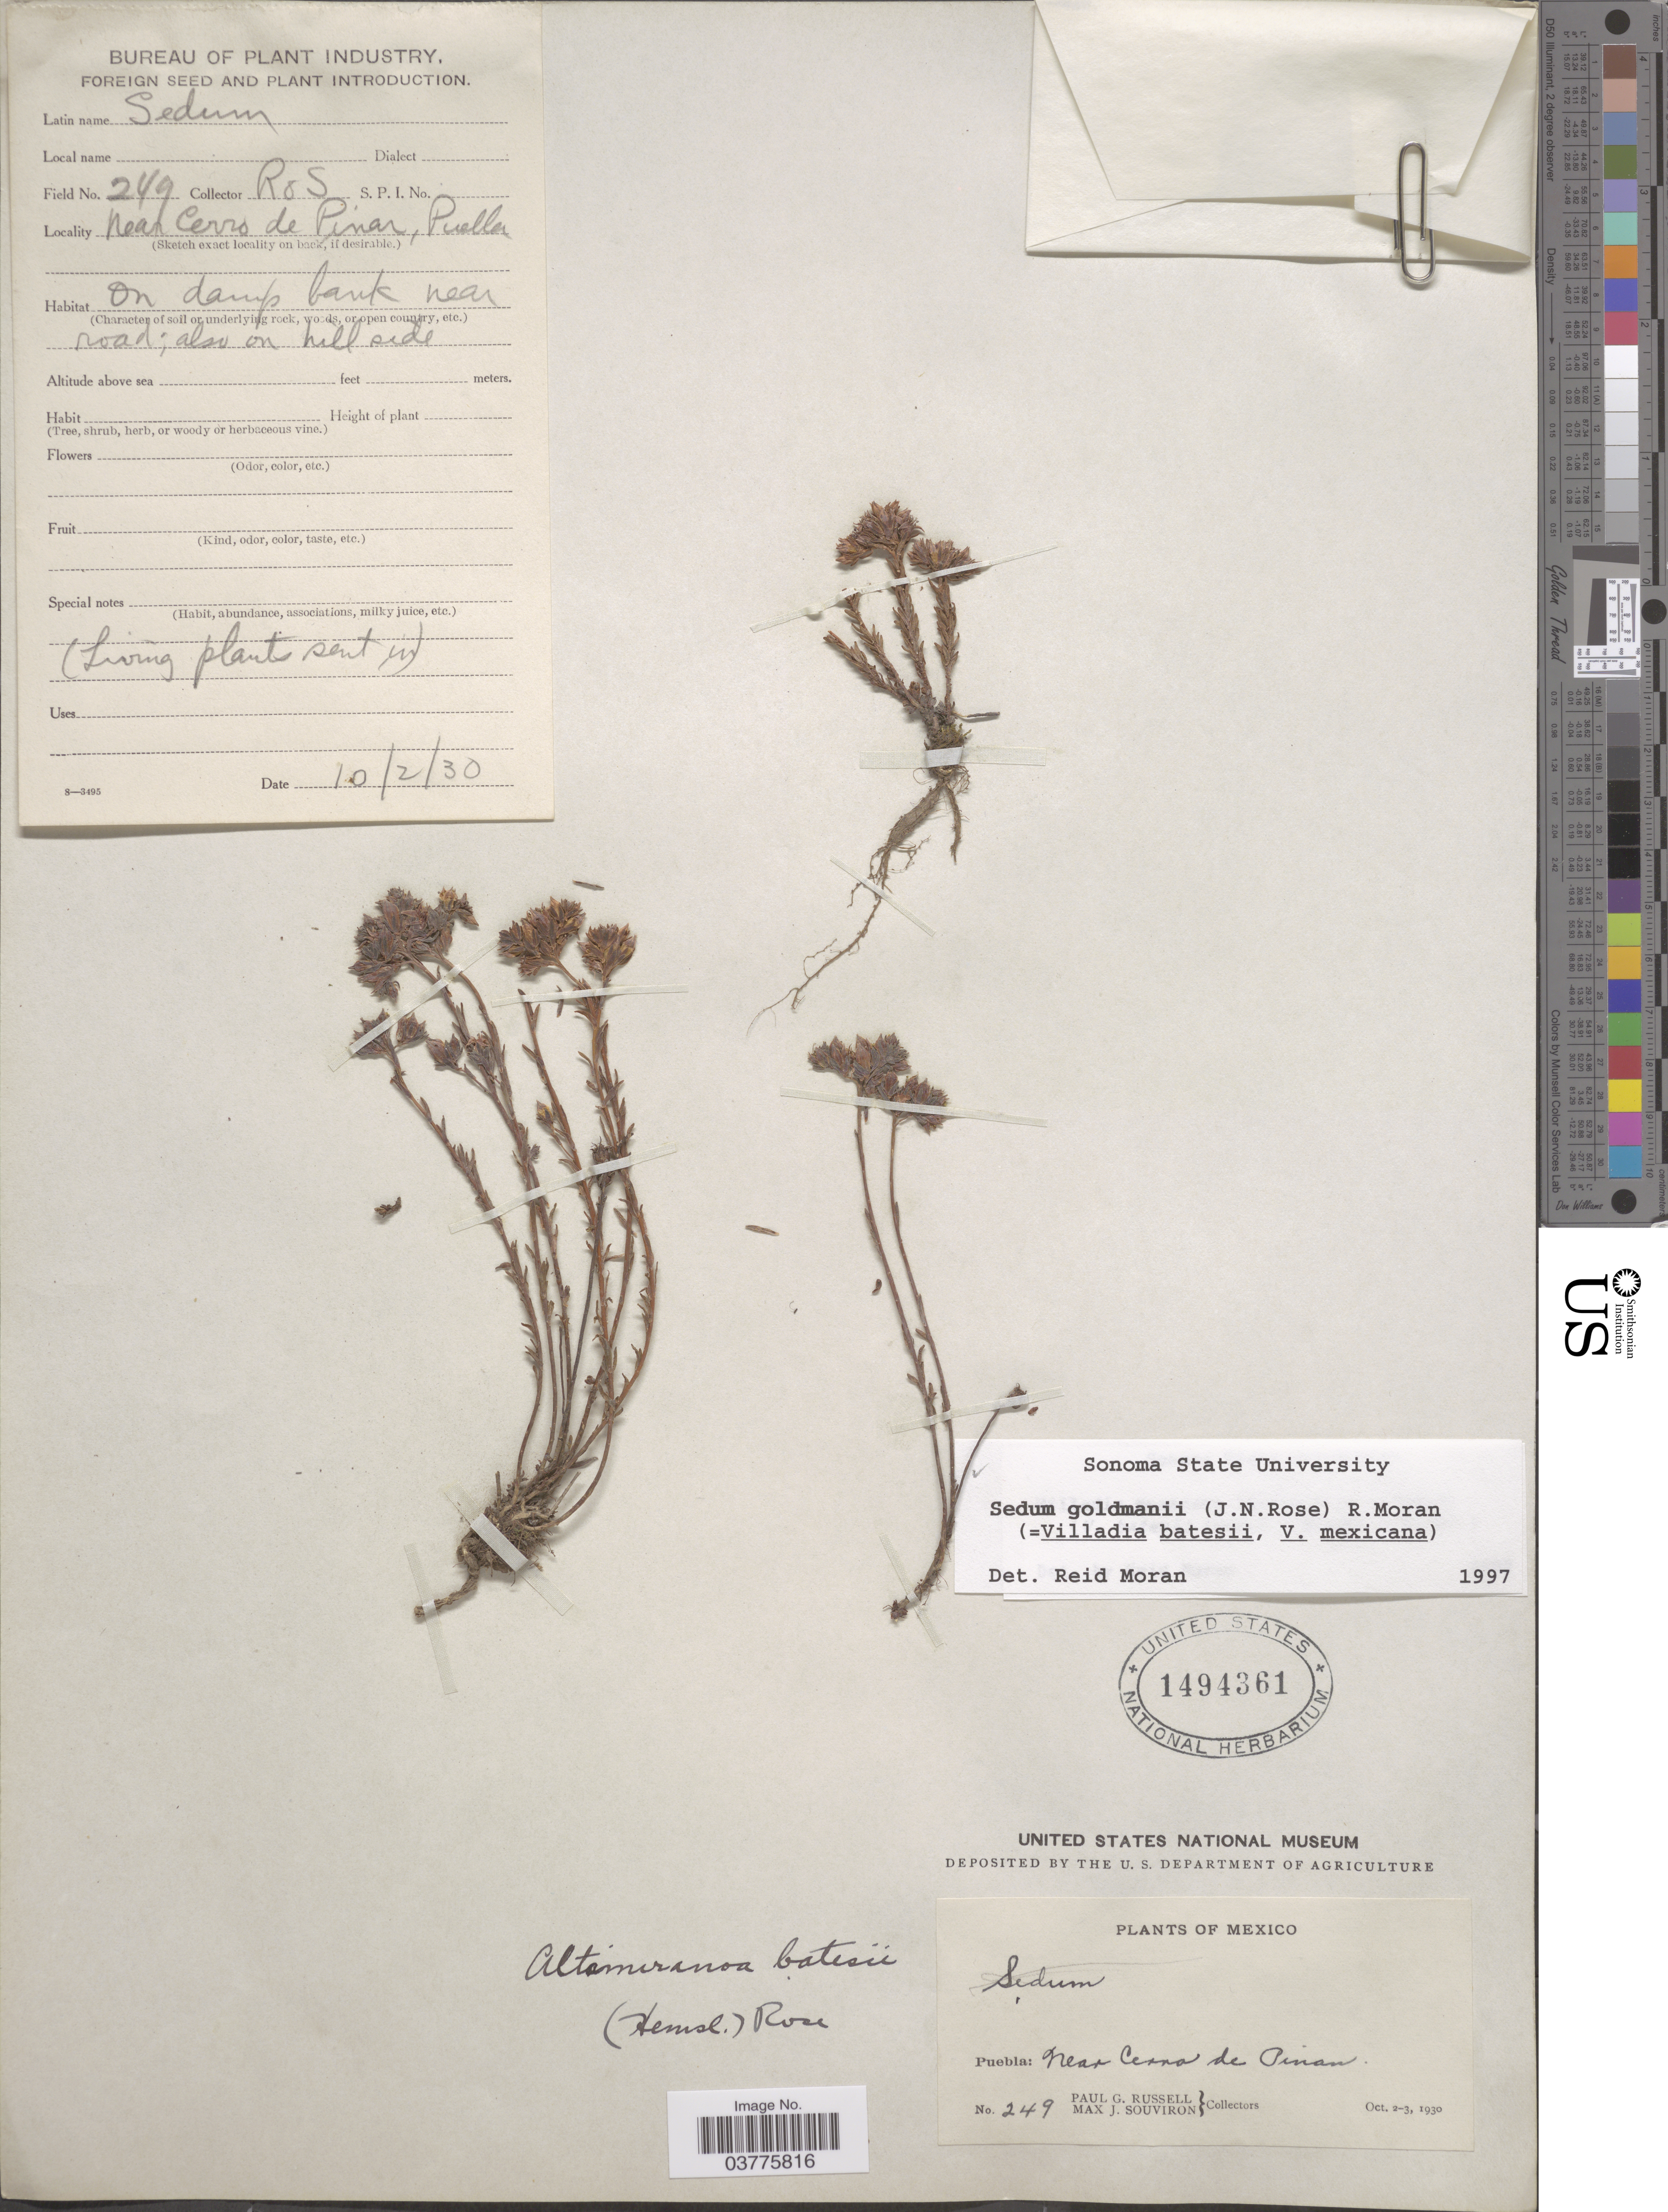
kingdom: Plantae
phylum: Tracheophyta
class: Magnoliopsida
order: Saxifragales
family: Crassulaceae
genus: Sedum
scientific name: Sedum goldmanii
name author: (Rose) Moran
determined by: Moran, R. V.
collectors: P. G. Russell & M. J. Souviron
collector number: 249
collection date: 1930-10-02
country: Mexico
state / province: Puebla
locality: Near Cerro de Pinar.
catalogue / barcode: US 1494361